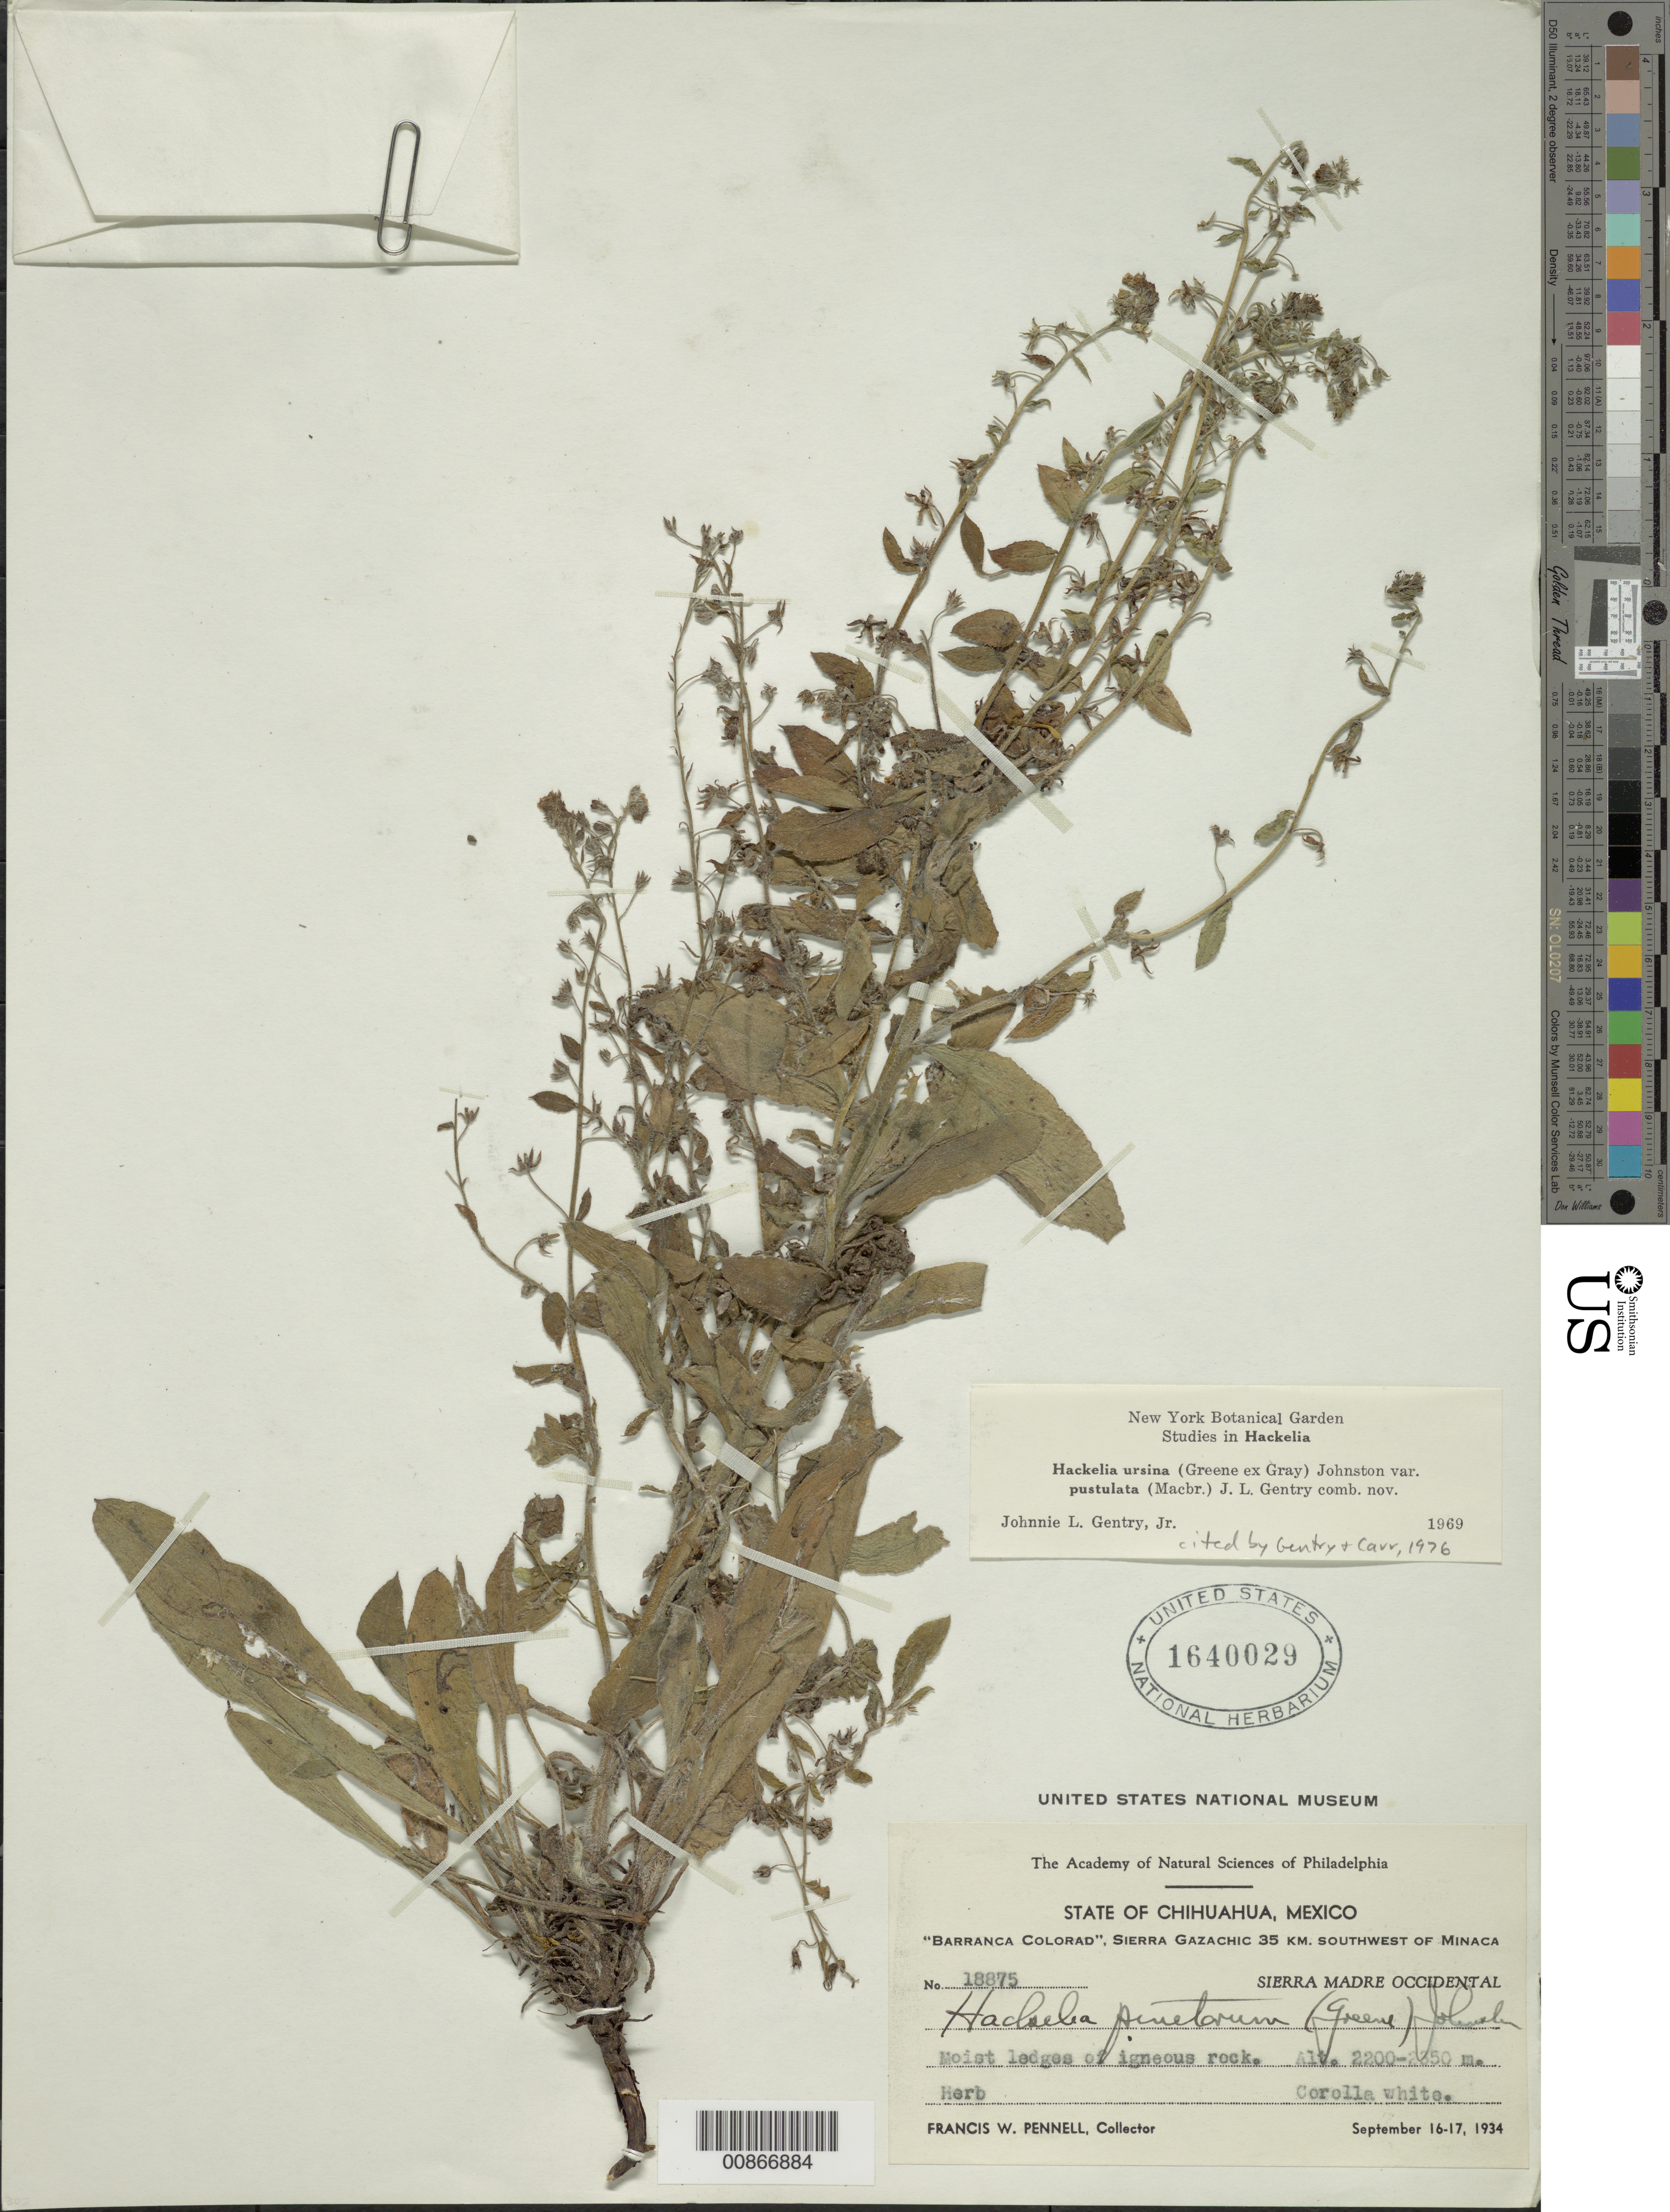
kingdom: Plantae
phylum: Tracheophyta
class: Magnoliopsida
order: Boraginales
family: Boraginaceae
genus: Hackelia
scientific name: Hackelia ursina var. pustulata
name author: (J.F. Macbr.) J.L. Gentry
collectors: F. W. Pennell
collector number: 18875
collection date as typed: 16 Sep 1934 to 17 Sep 1934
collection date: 1934-09-16/1934-09-17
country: Mexico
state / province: Chihuahua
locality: Barranca Colorad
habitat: Moist ledges of igneous rock.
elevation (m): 2350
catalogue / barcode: US 1640029